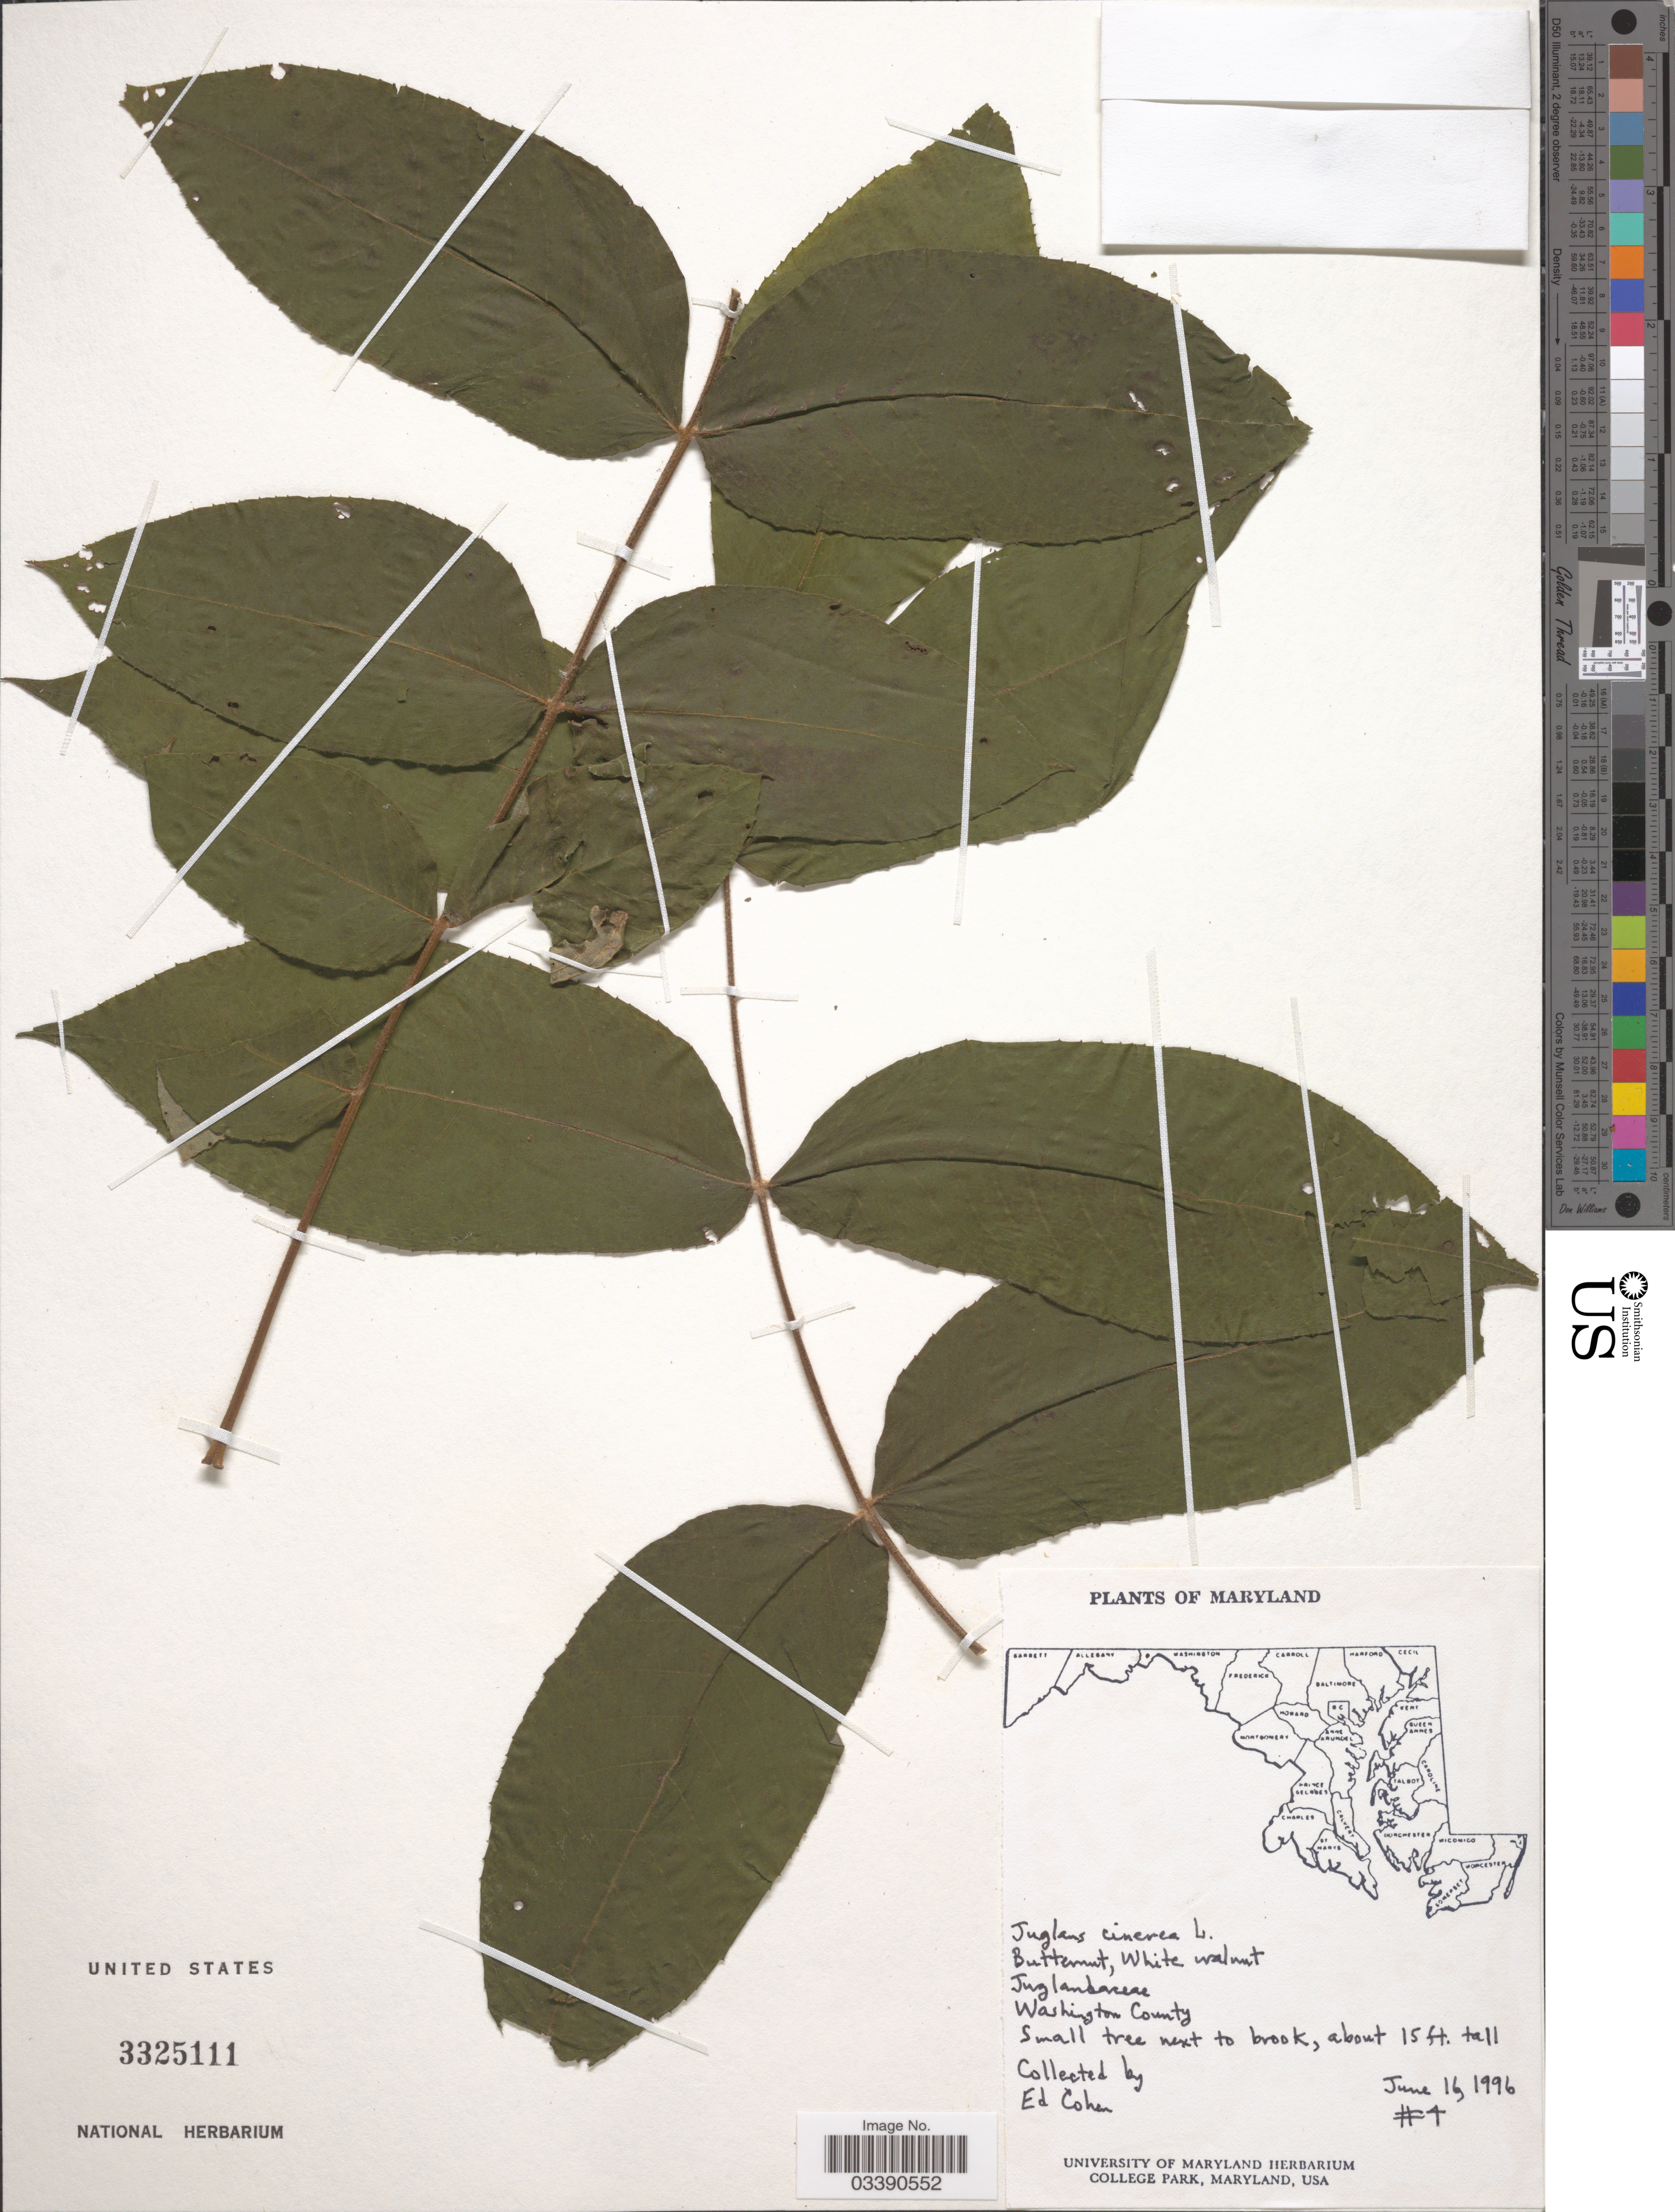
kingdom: Plantae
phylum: Tracheophyta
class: Magnoliopsida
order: Fagales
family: Juglandaceae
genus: Juglans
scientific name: Juglans cinerea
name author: L.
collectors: E. Cohen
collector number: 4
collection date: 1996-06-16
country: United States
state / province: Maryland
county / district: Washington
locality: Washington County.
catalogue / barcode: US 3325111